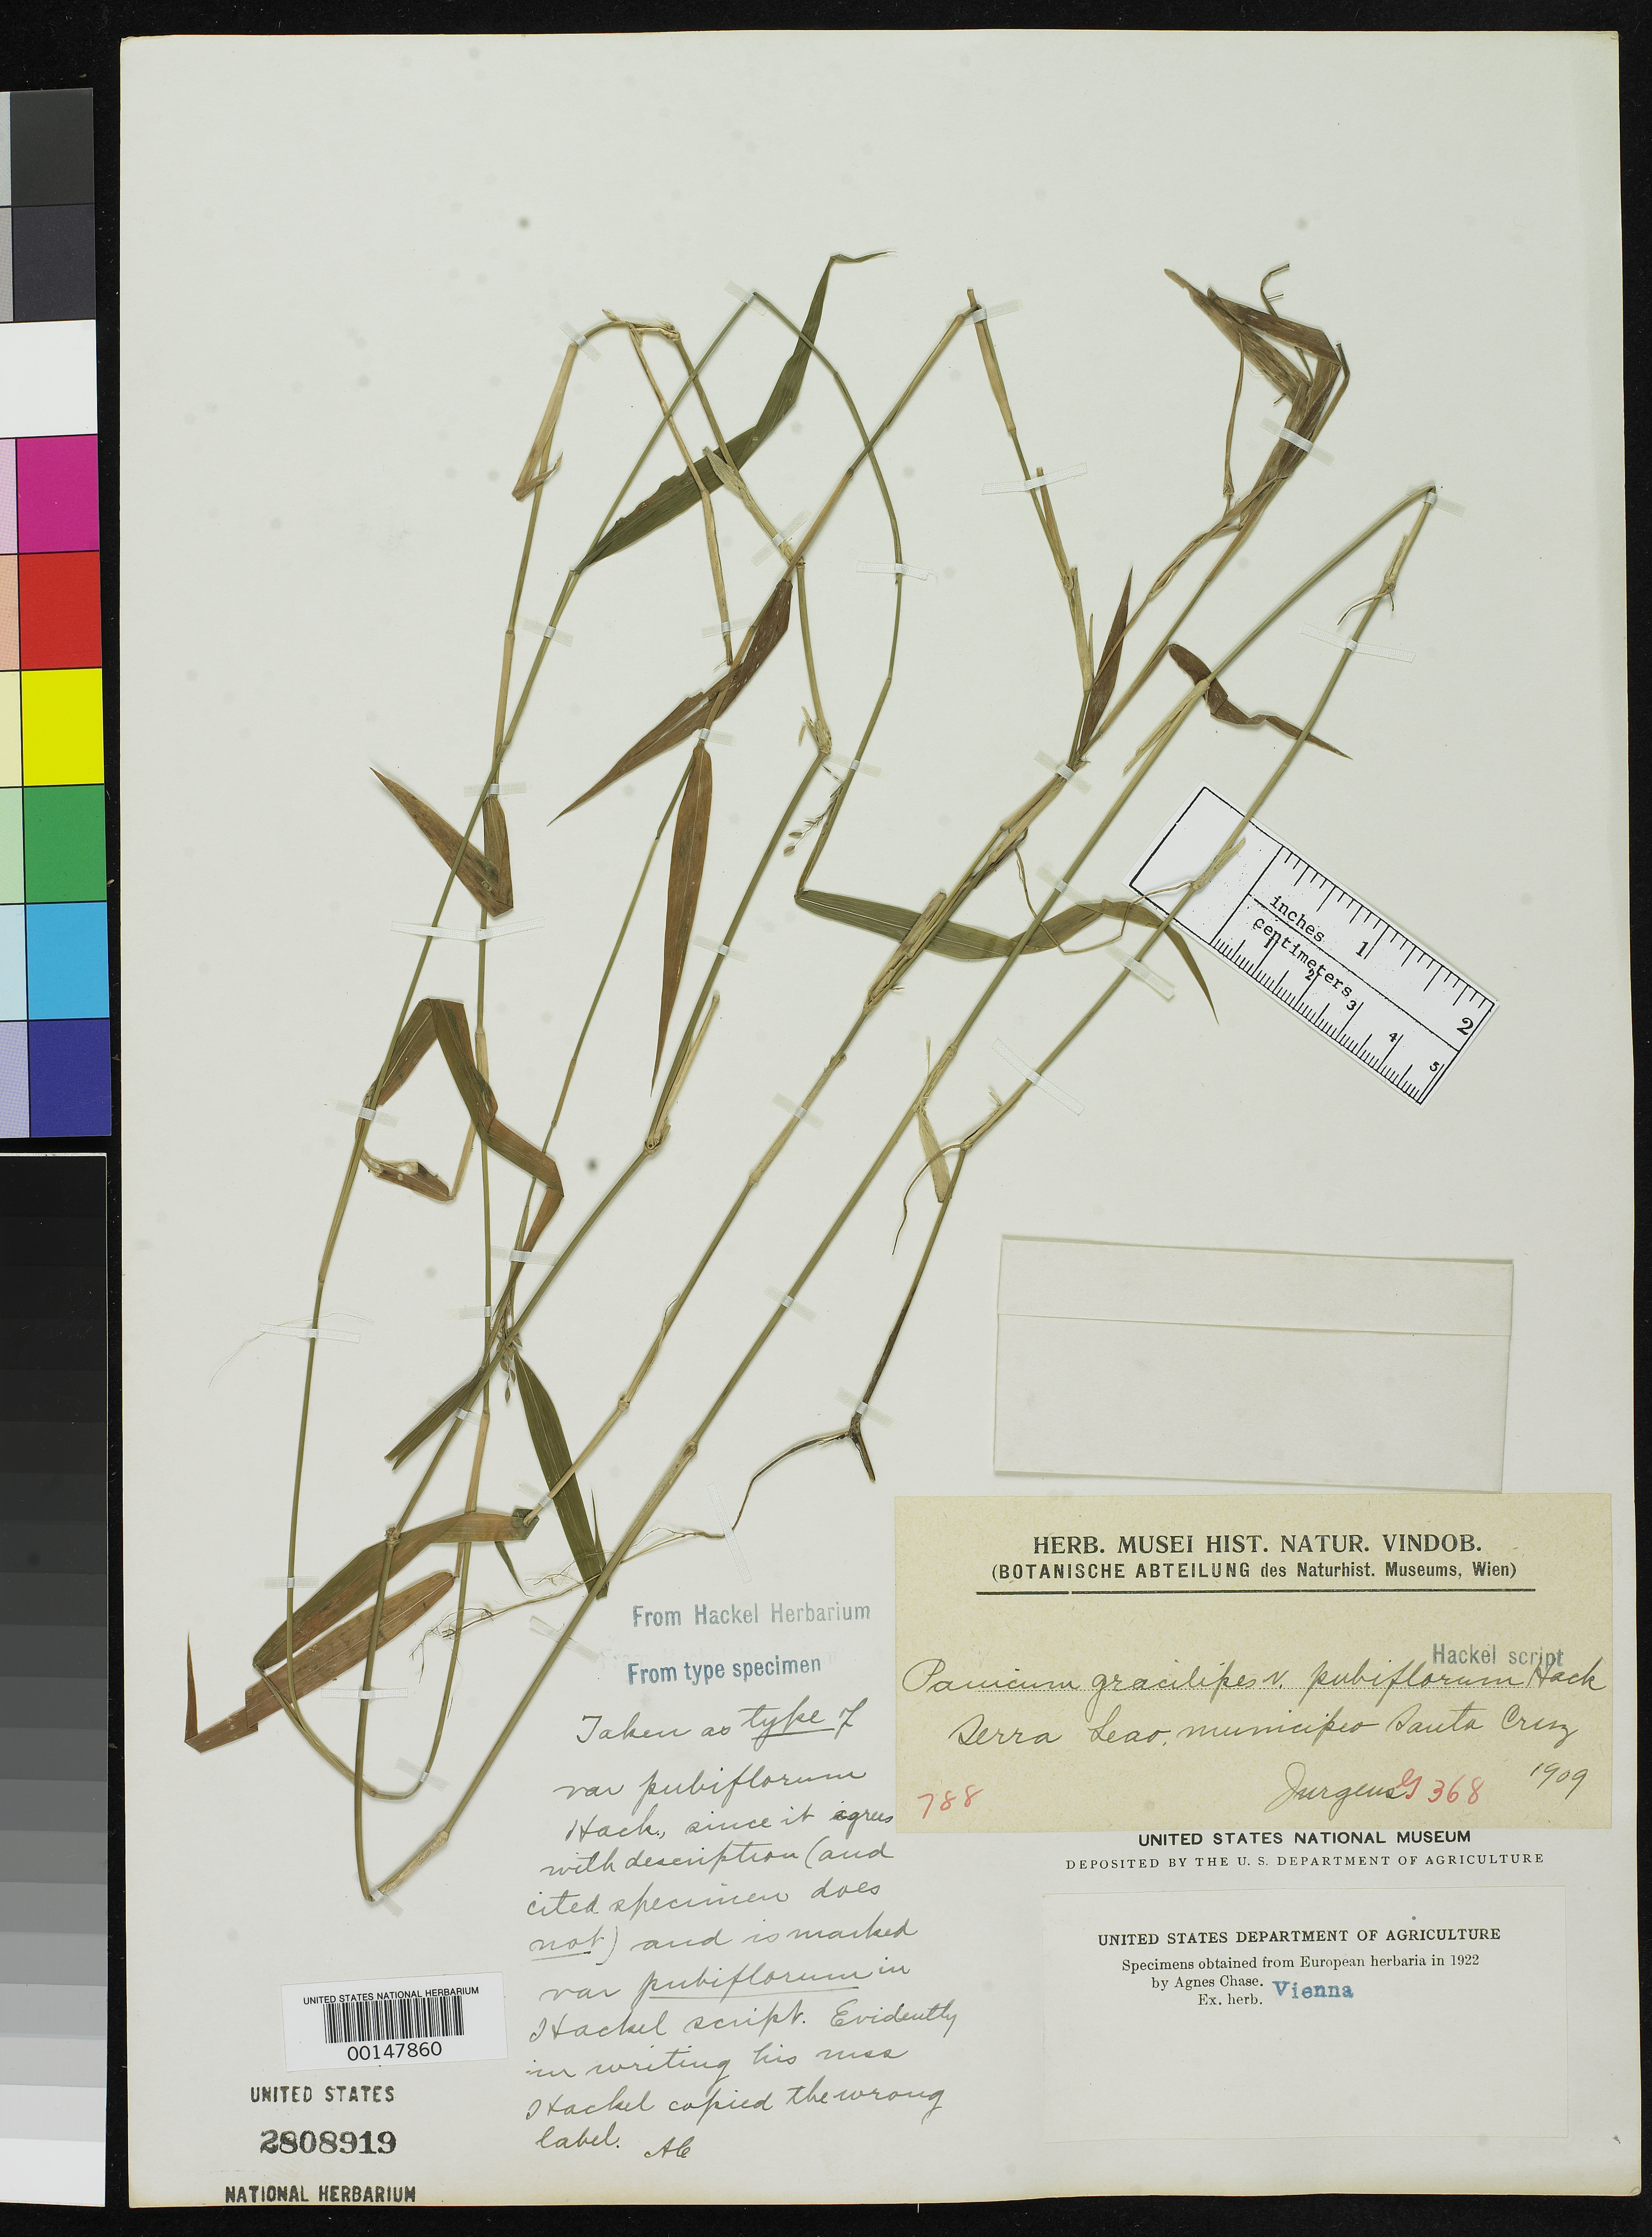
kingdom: Plantae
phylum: Tracheophyta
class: Liliopsida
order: Poales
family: Poaceae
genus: Panicum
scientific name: Panicum gracilipes var. pubiflorum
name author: Hack.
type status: Holotype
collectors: C. Juergens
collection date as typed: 1909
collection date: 1909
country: Brazil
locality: Serra Leao, Santa Cruz.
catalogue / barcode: US 2808919